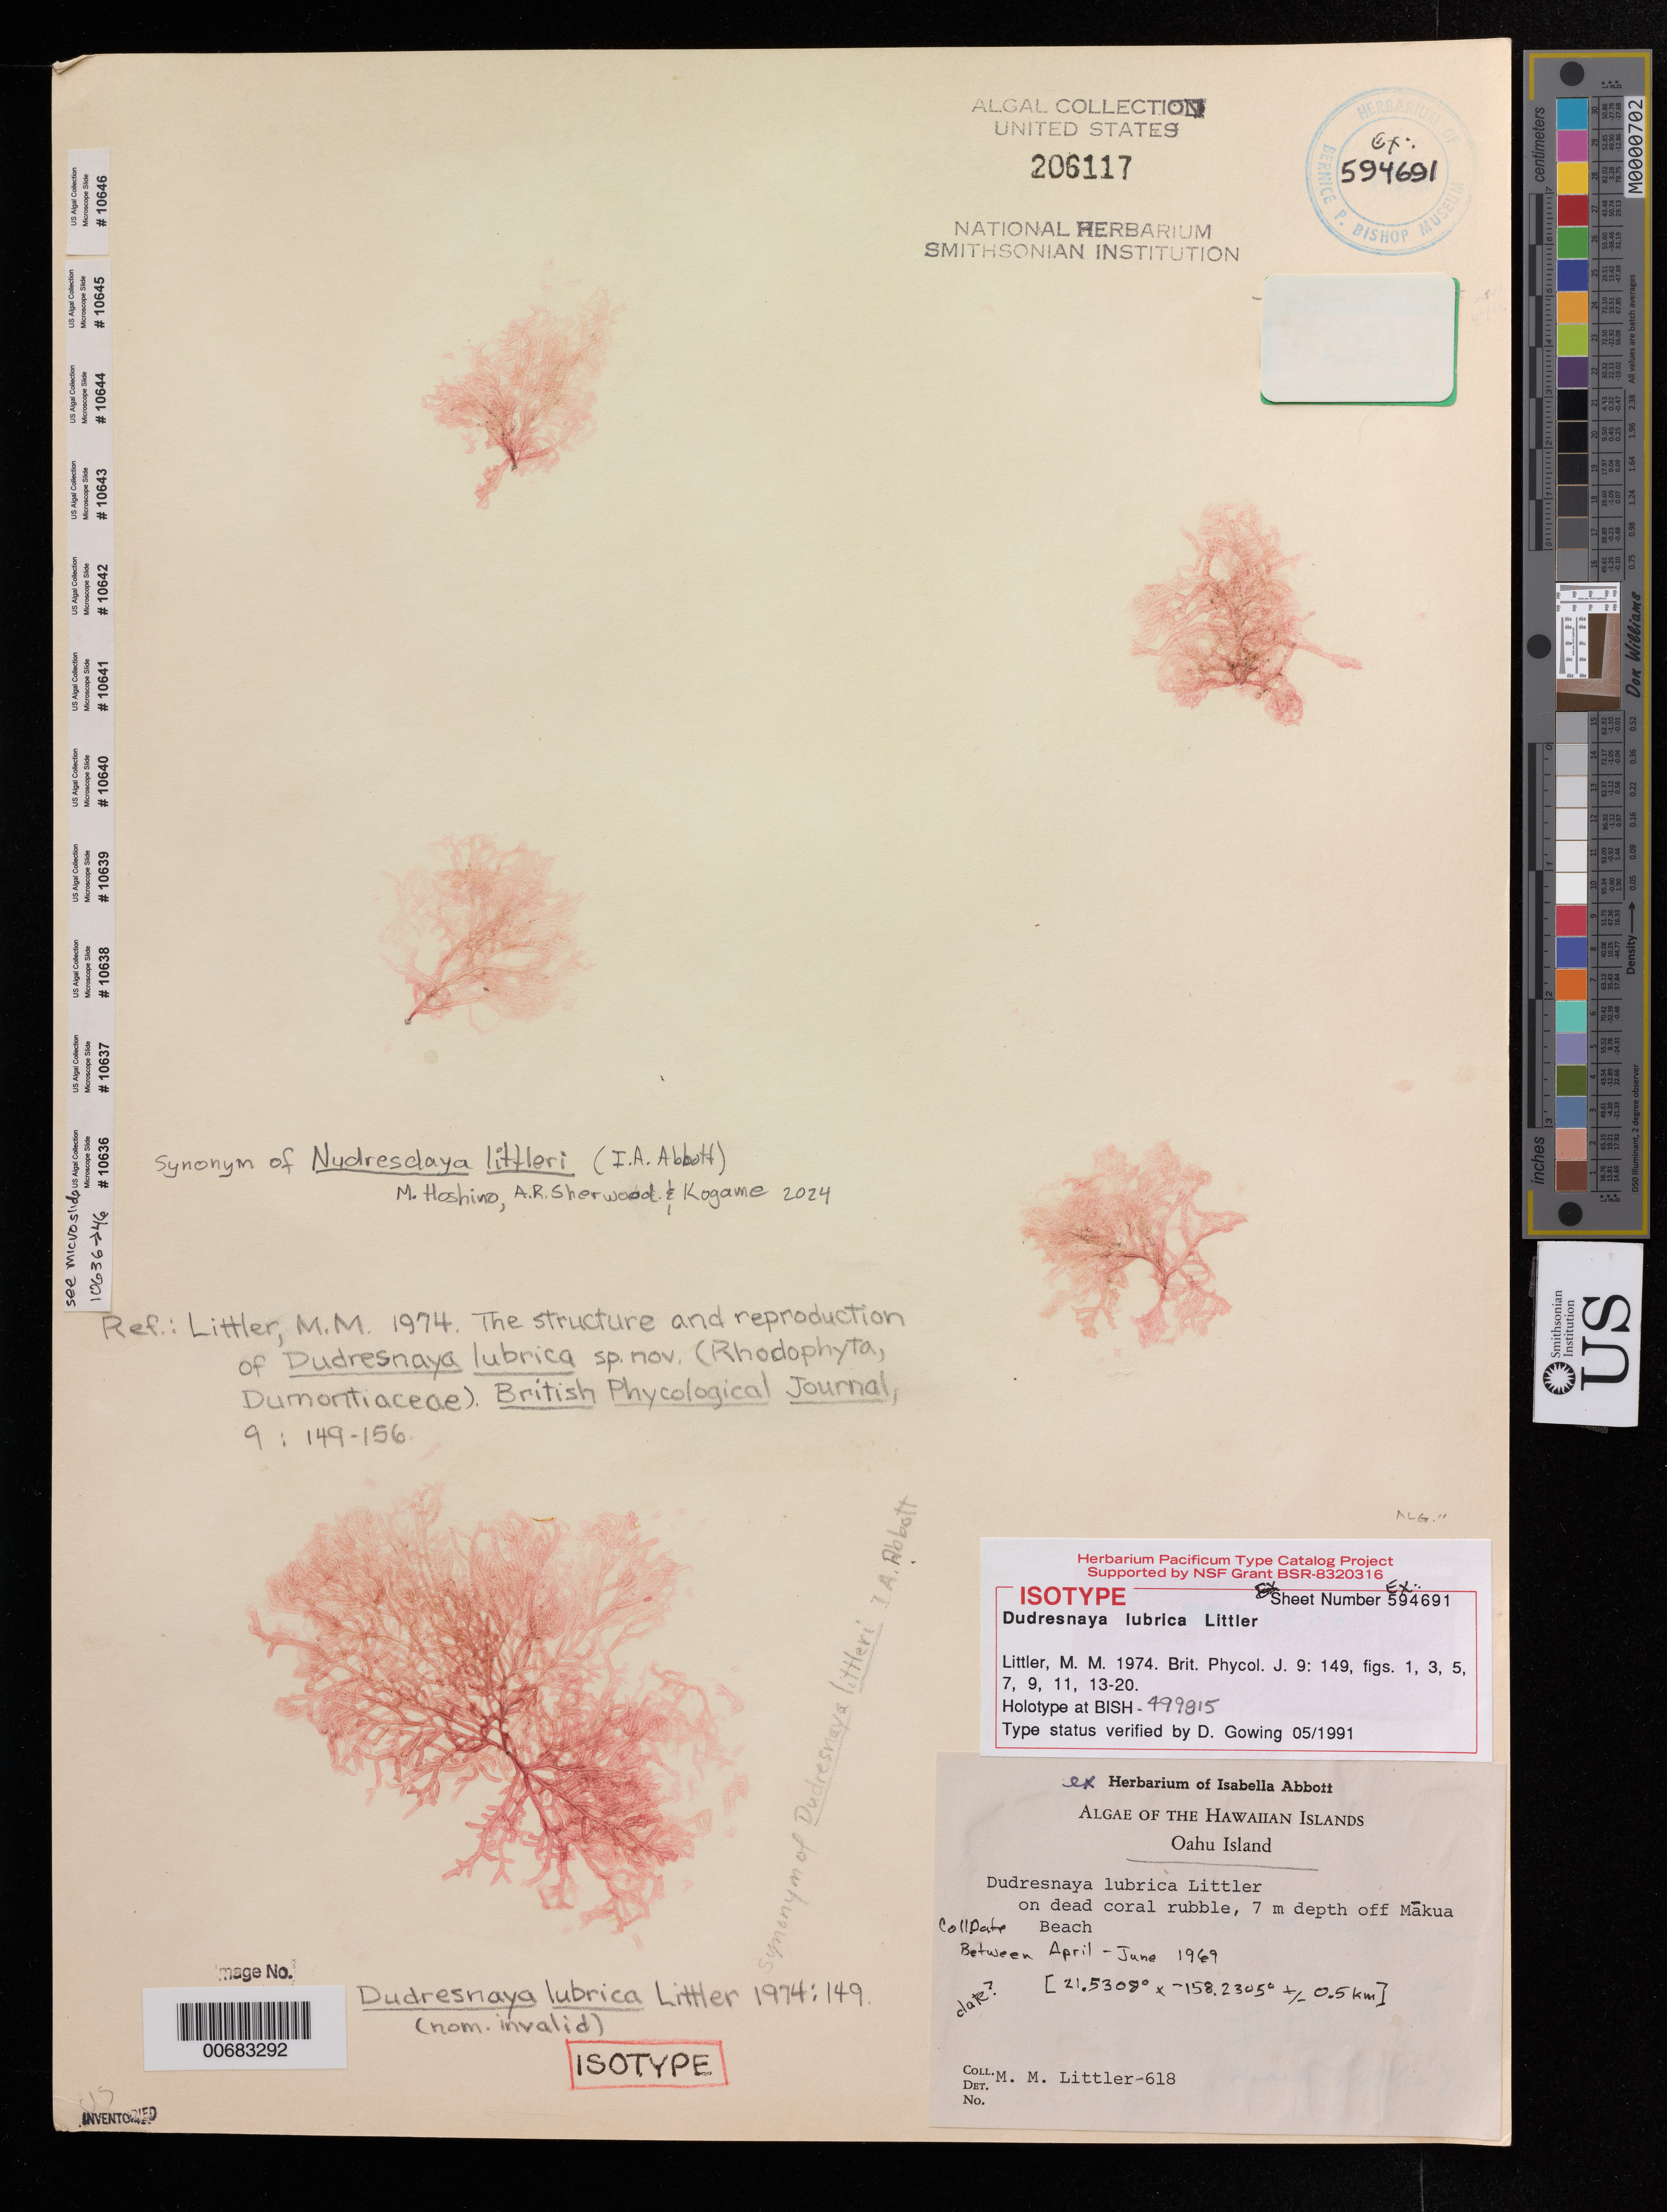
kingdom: Plantae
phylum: Rhodophyta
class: Florideophyceae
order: Gigartinales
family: Dumontiaceae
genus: Dudresnaya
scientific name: Dudresnaya lubrica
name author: Littler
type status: Isotype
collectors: M. M. Littler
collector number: MML 618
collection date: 1969-04/1969-06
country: United States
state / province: Hawaii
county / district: Honolulu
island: Oahu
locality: Off Makua Beach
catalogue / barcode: US 206117